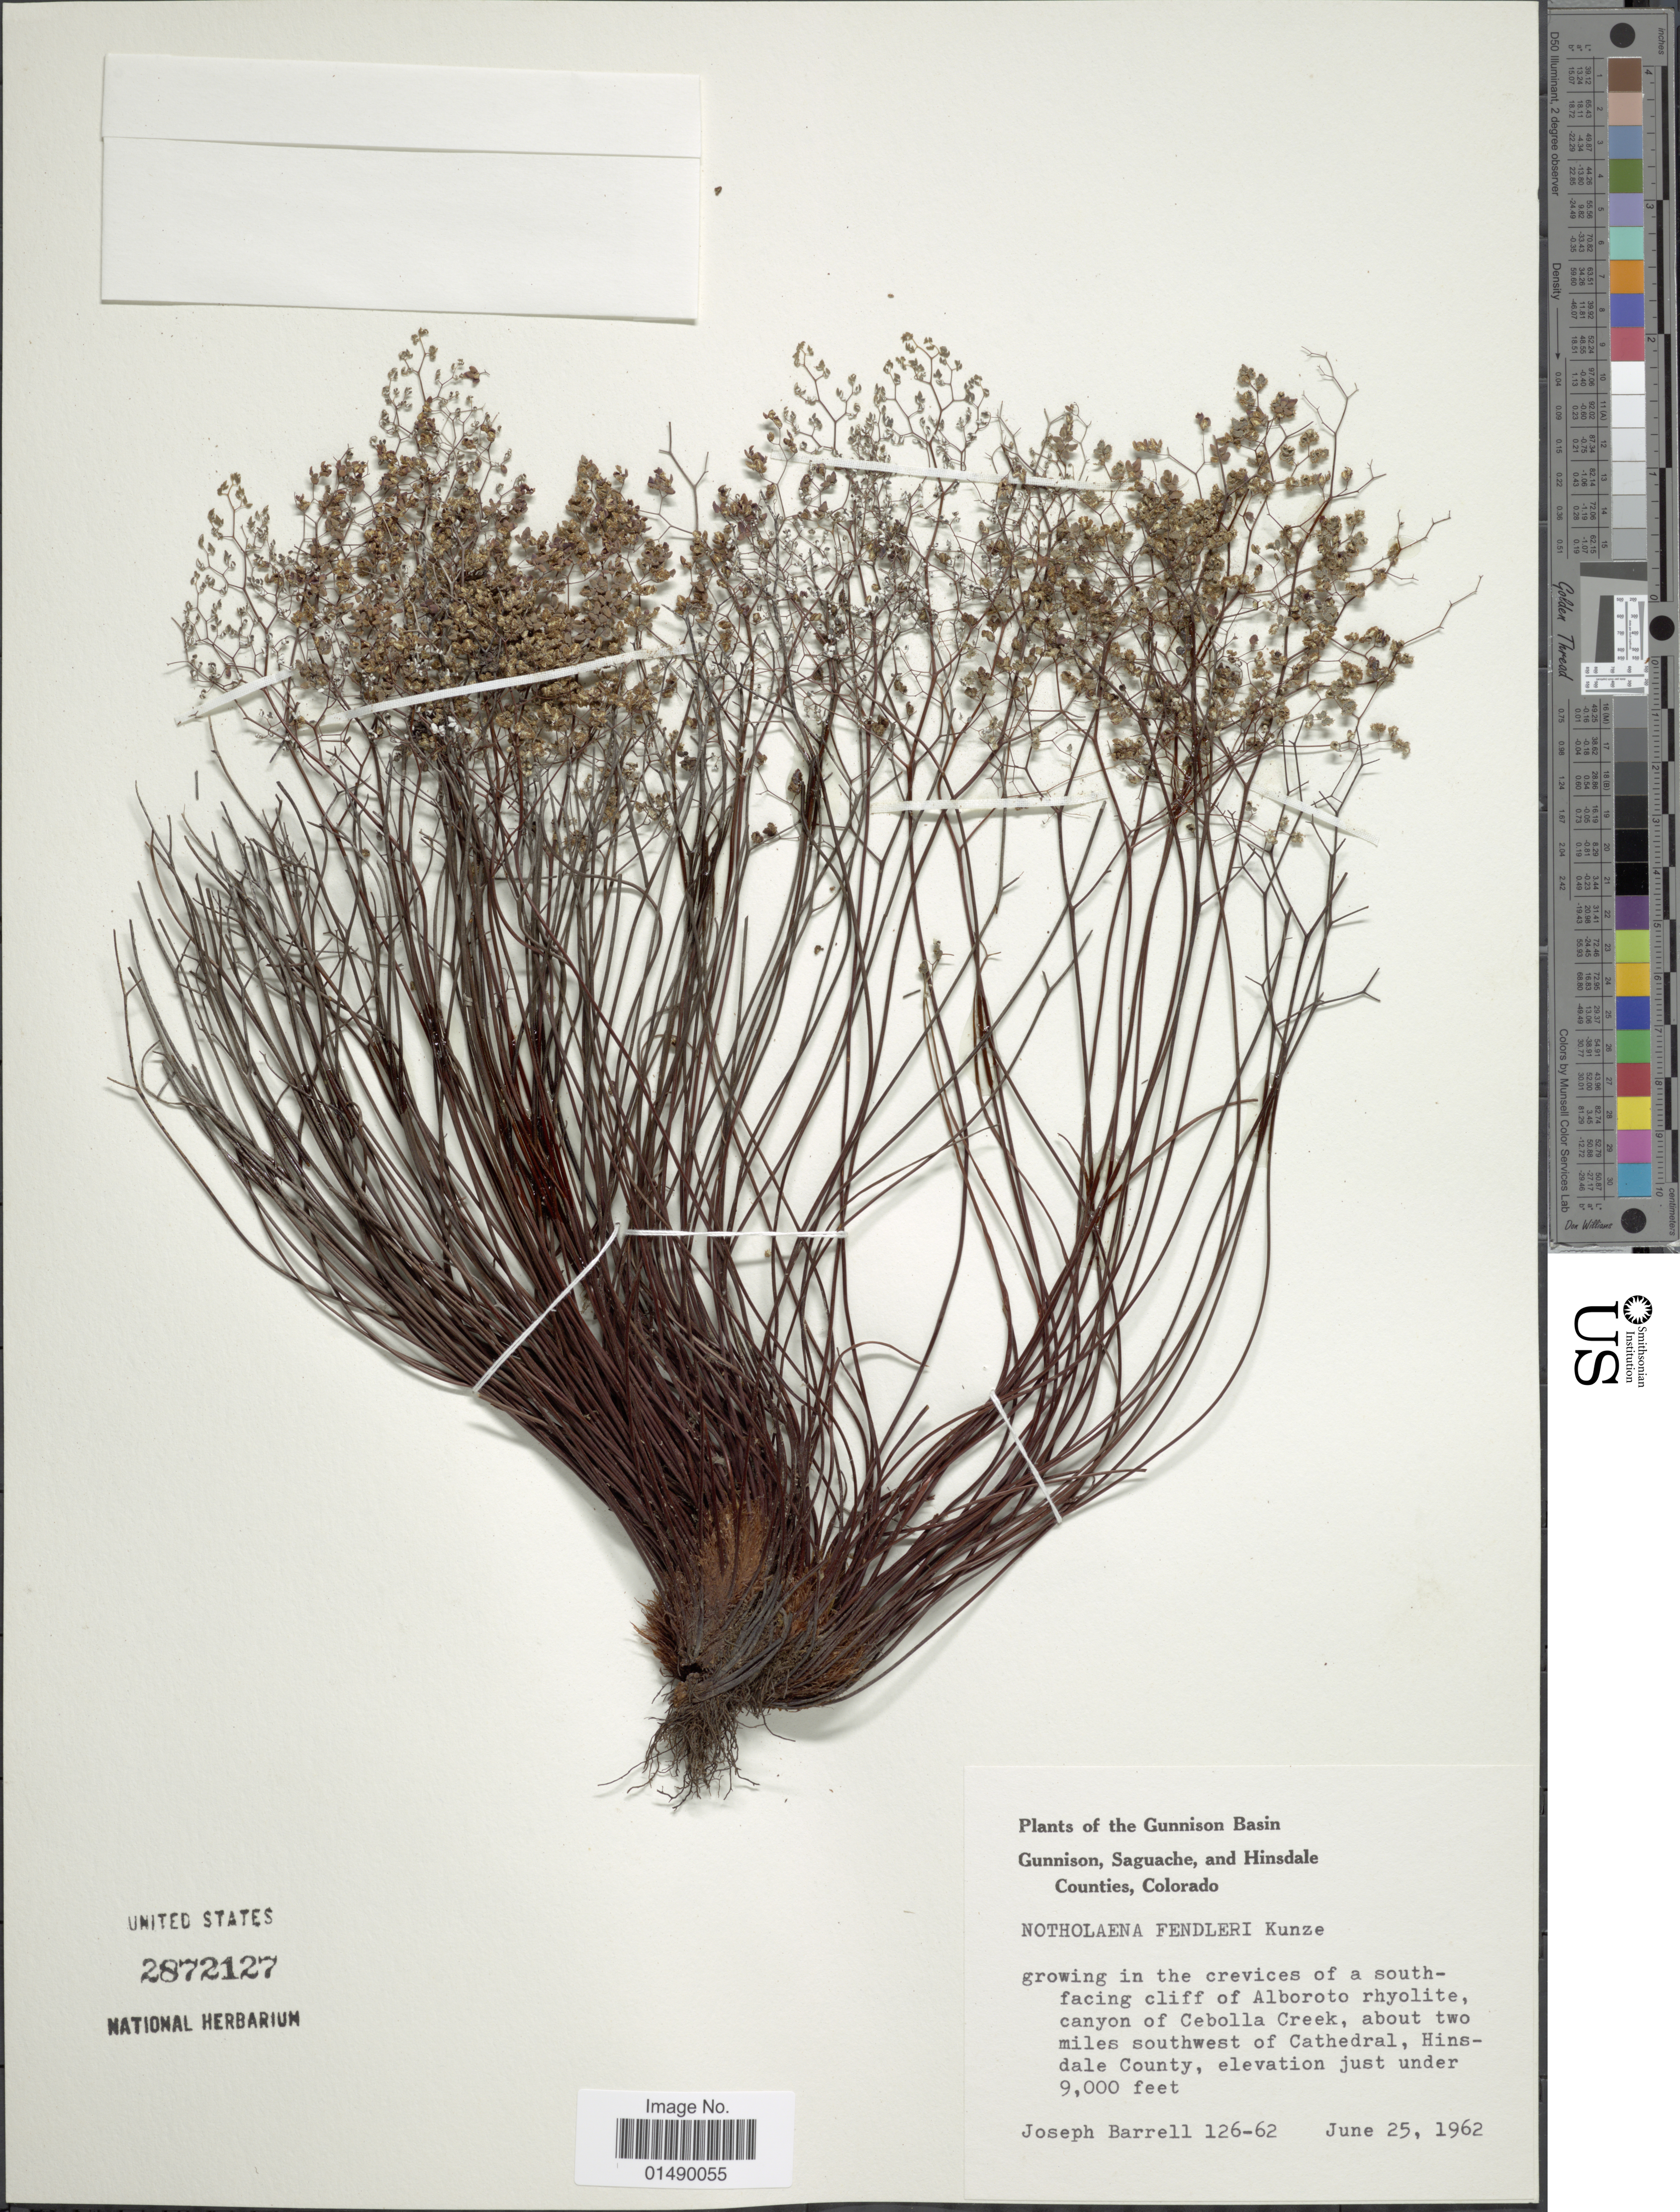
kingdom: Plantae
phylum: Tracheophyta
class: Polypodiopsida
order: Polypodiales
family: Pteridaceae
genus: Argyrochosma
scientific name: Argyrochosma fendleri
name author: (Kunze) Windham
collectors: J. Barrell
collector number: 126-62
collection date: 1962-06-25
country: United States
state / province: Colorado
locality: Colorado, Gunnison Basin, Saguache, and Hinsdale Counties, growing in the crevices of a southfacing cliff of Alboroto rhyolite, canyon of Cebolla Creek, about two miles southwest of Cathedral, Hinsdale County.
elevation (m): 2743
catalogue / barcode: US 2872127